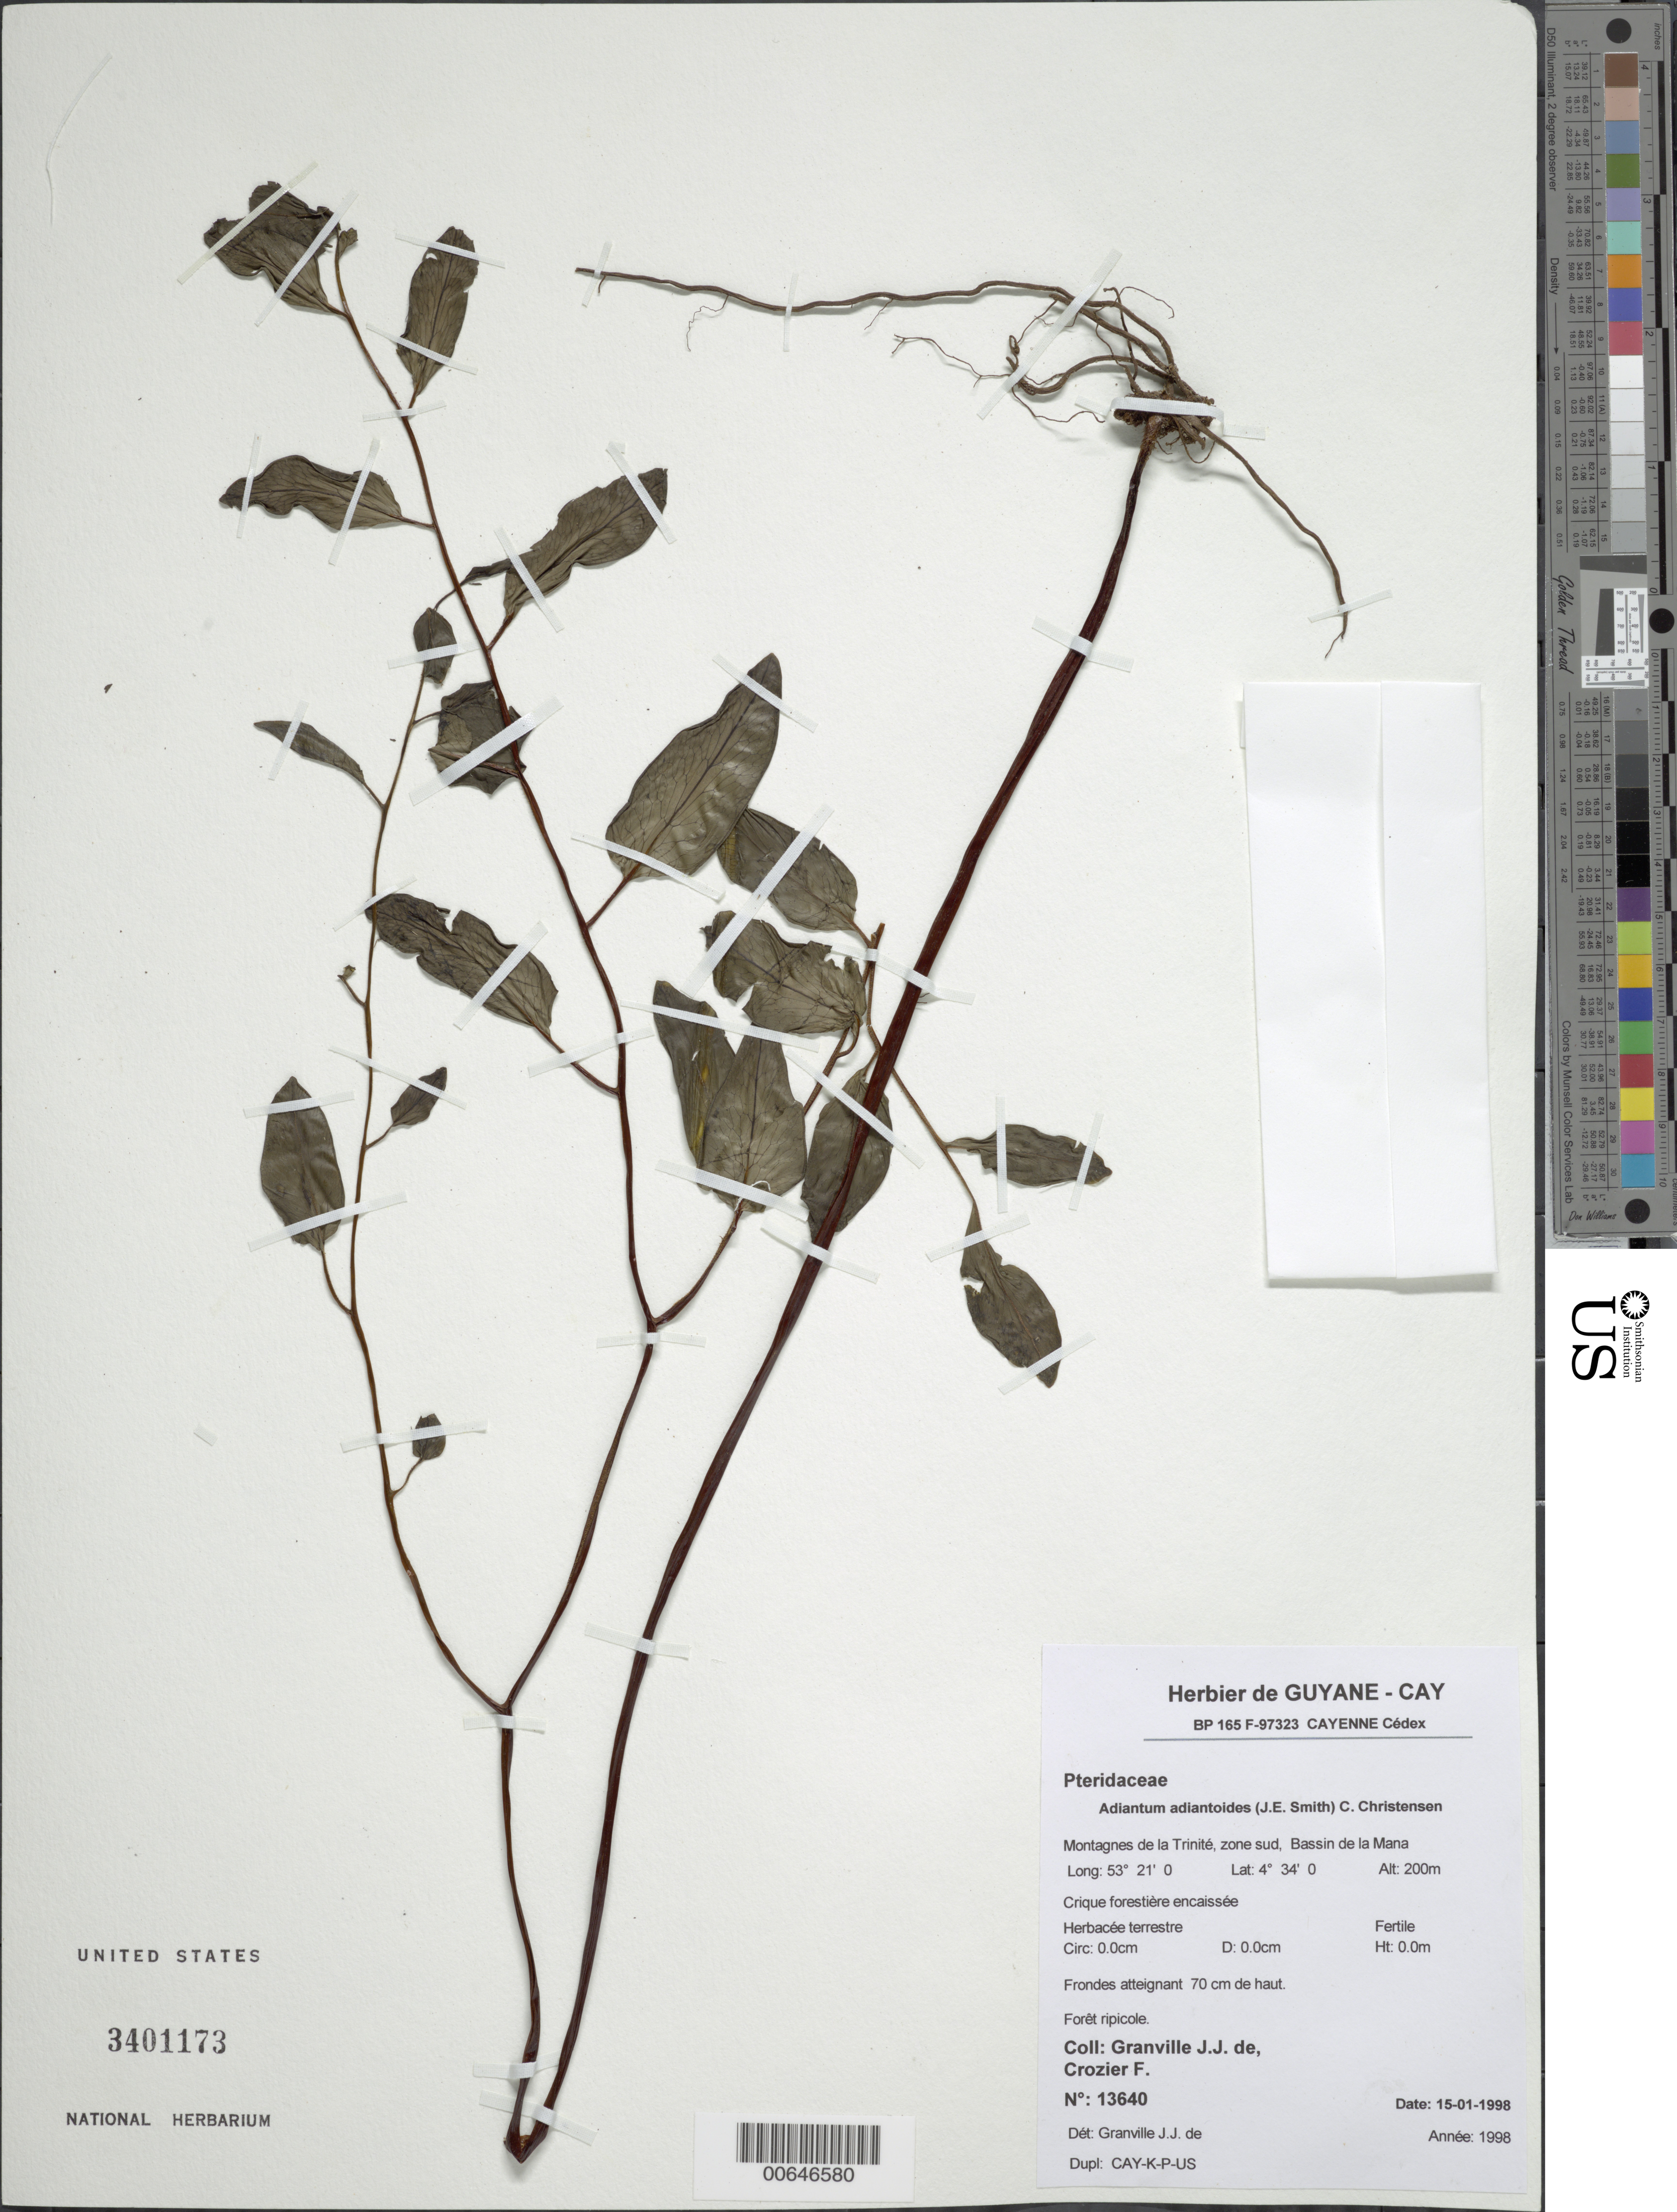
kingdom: Plantae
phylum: Tracheophyta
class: Polypodiopsida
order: Polypodiales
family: Pteridaceae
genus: Adiantum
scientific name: Adiantum adiantoides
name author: (J. Sm.) C. Chr.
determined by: Granville, J. J. de, (CAY), Institut de Recherche pour le Developpement (IRD) (FRENCH GUIANA)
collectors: J.-J. de Granville & F. Crozier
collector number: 13640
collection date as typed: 15-Jan-98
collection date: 1998-01-15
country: French Guiana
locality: Montagnes de la Trinité, zone sud, Bassin de la Mana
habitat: Crique forestière encaissée; foret ripicole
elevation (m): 200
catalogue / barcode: US 3401173